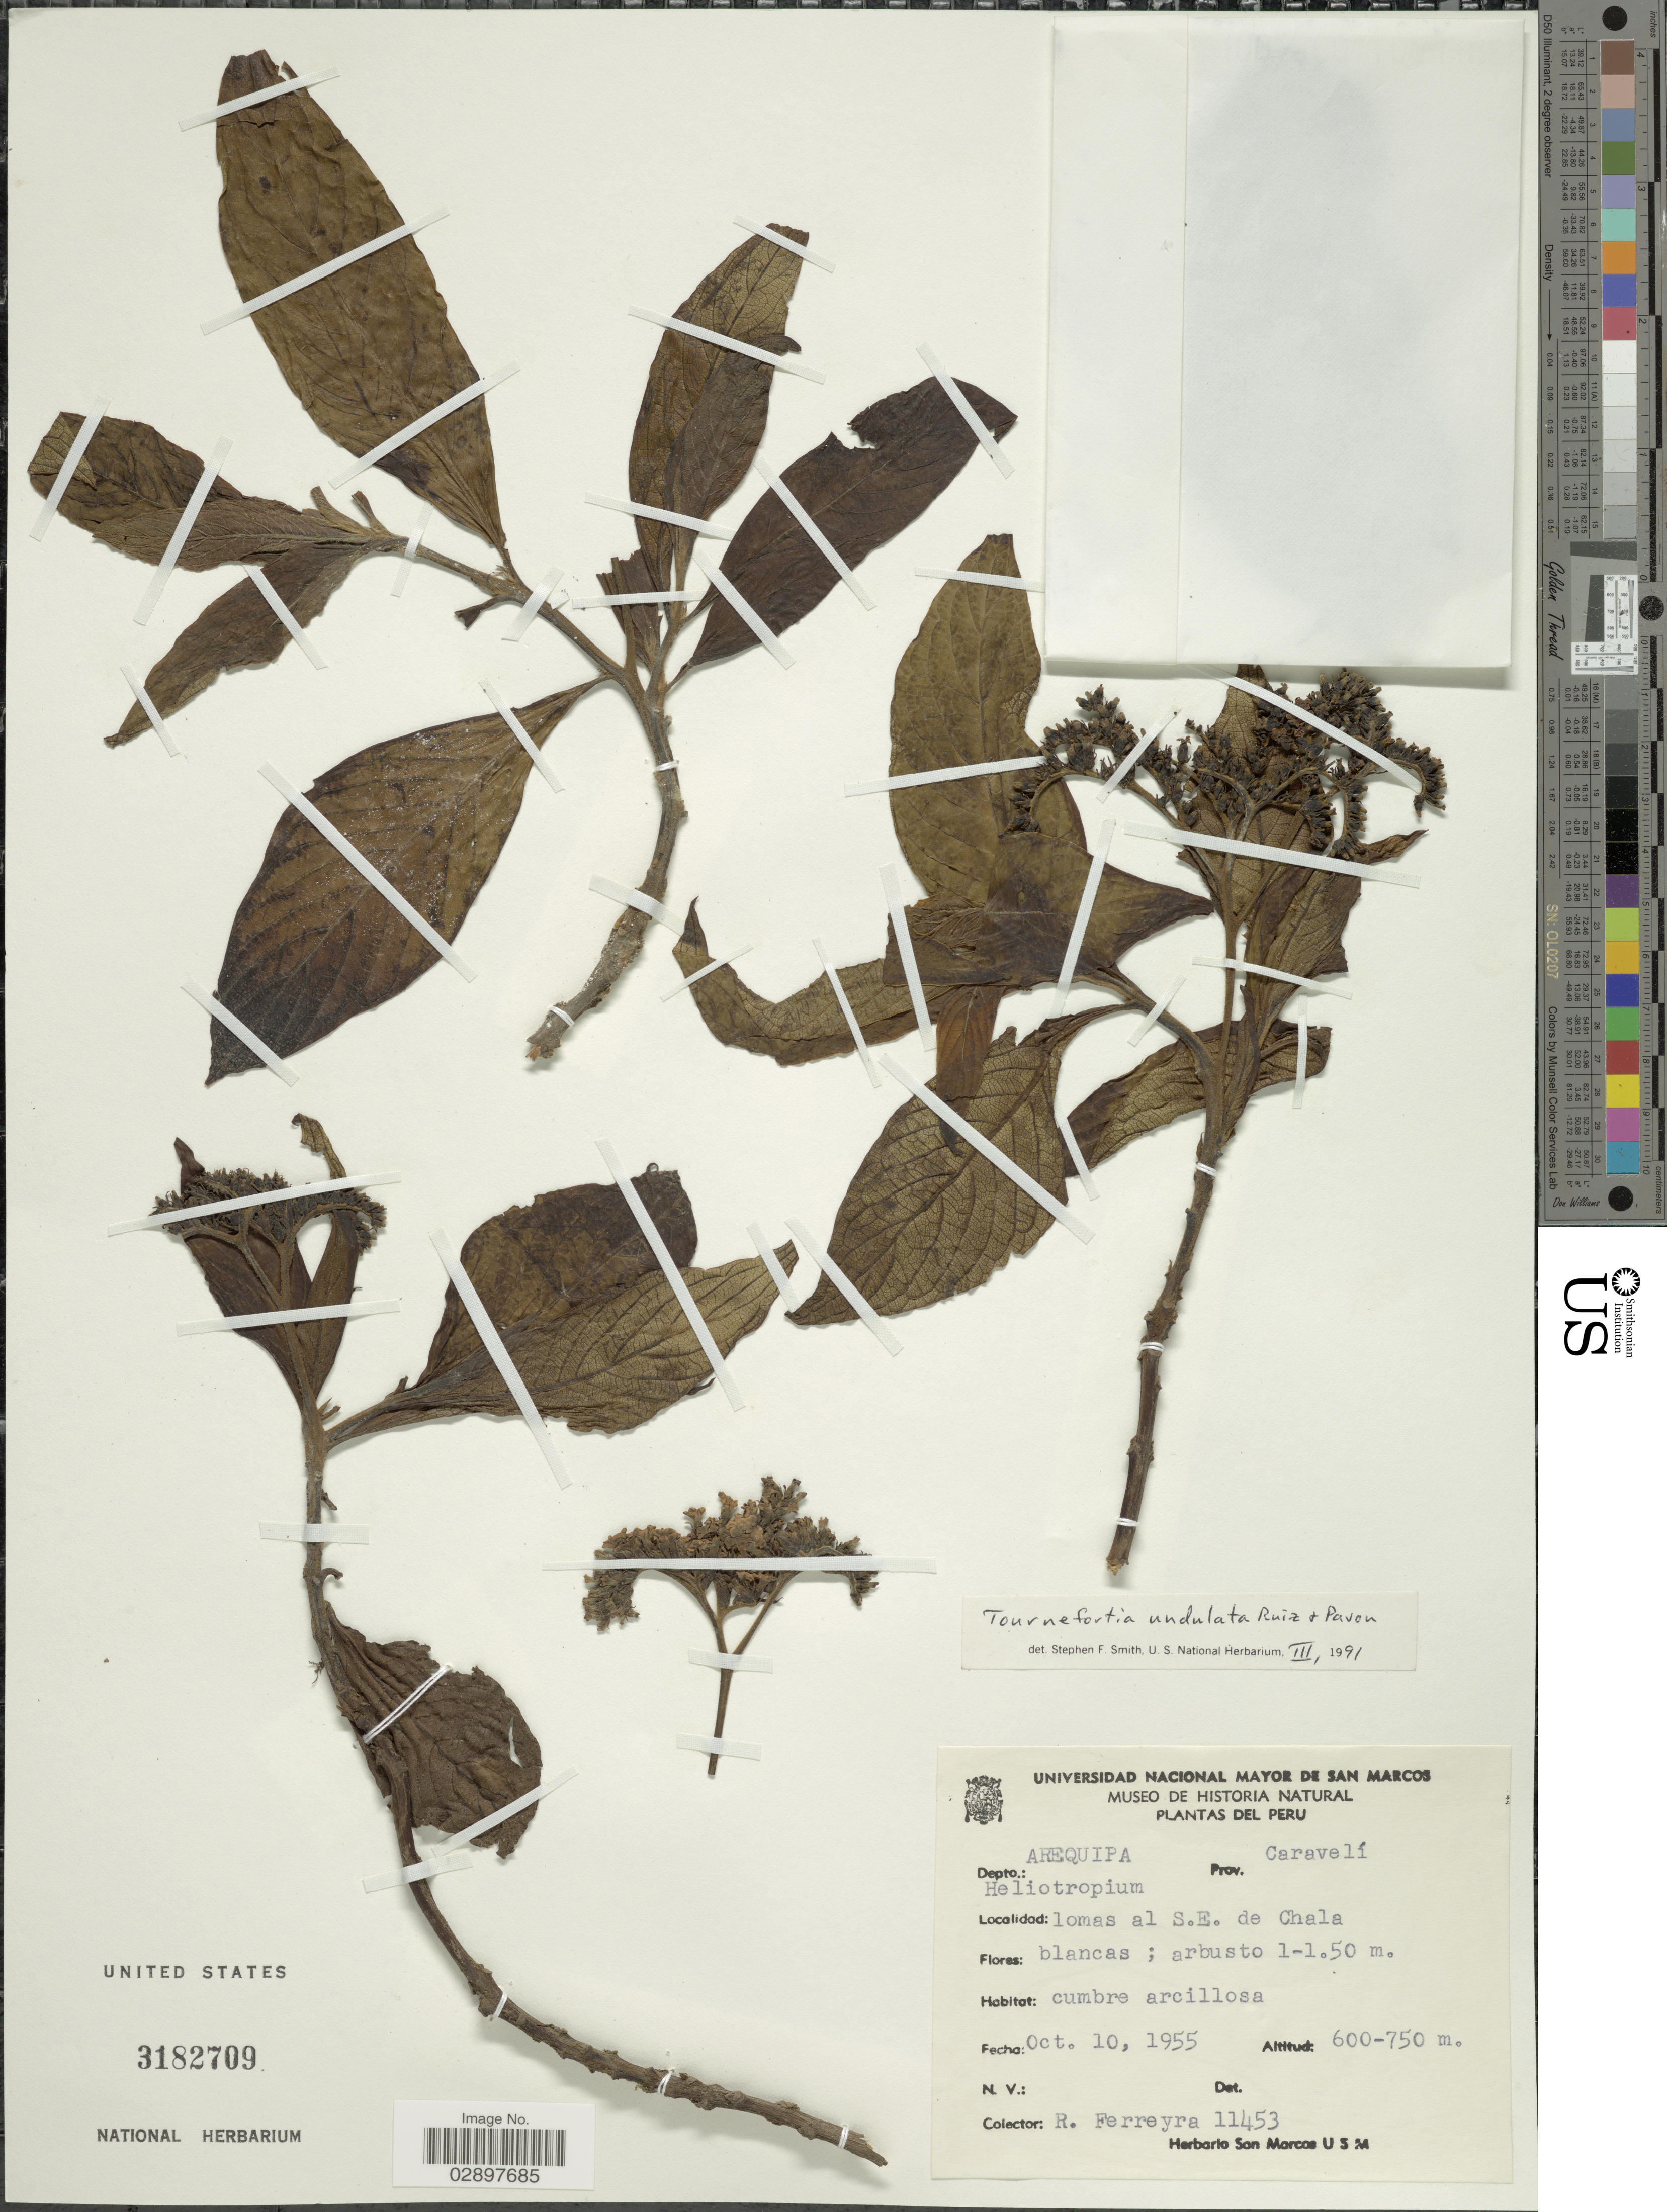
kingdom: Plantae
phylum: Tracheophyta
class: Magnoliopsida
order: Boraginales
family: Heliotropiaceae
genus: Tournefortia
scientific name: Tournefortia undulata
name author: Benth.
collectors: R. A. Ferreyra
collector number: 11453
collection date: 1955-10-10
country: Peru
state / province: Arequipa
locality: Depto. Arequipa, Prov. Caravelí, lomas al S.E. de Chala.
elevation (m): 600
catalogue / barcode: US 3182709